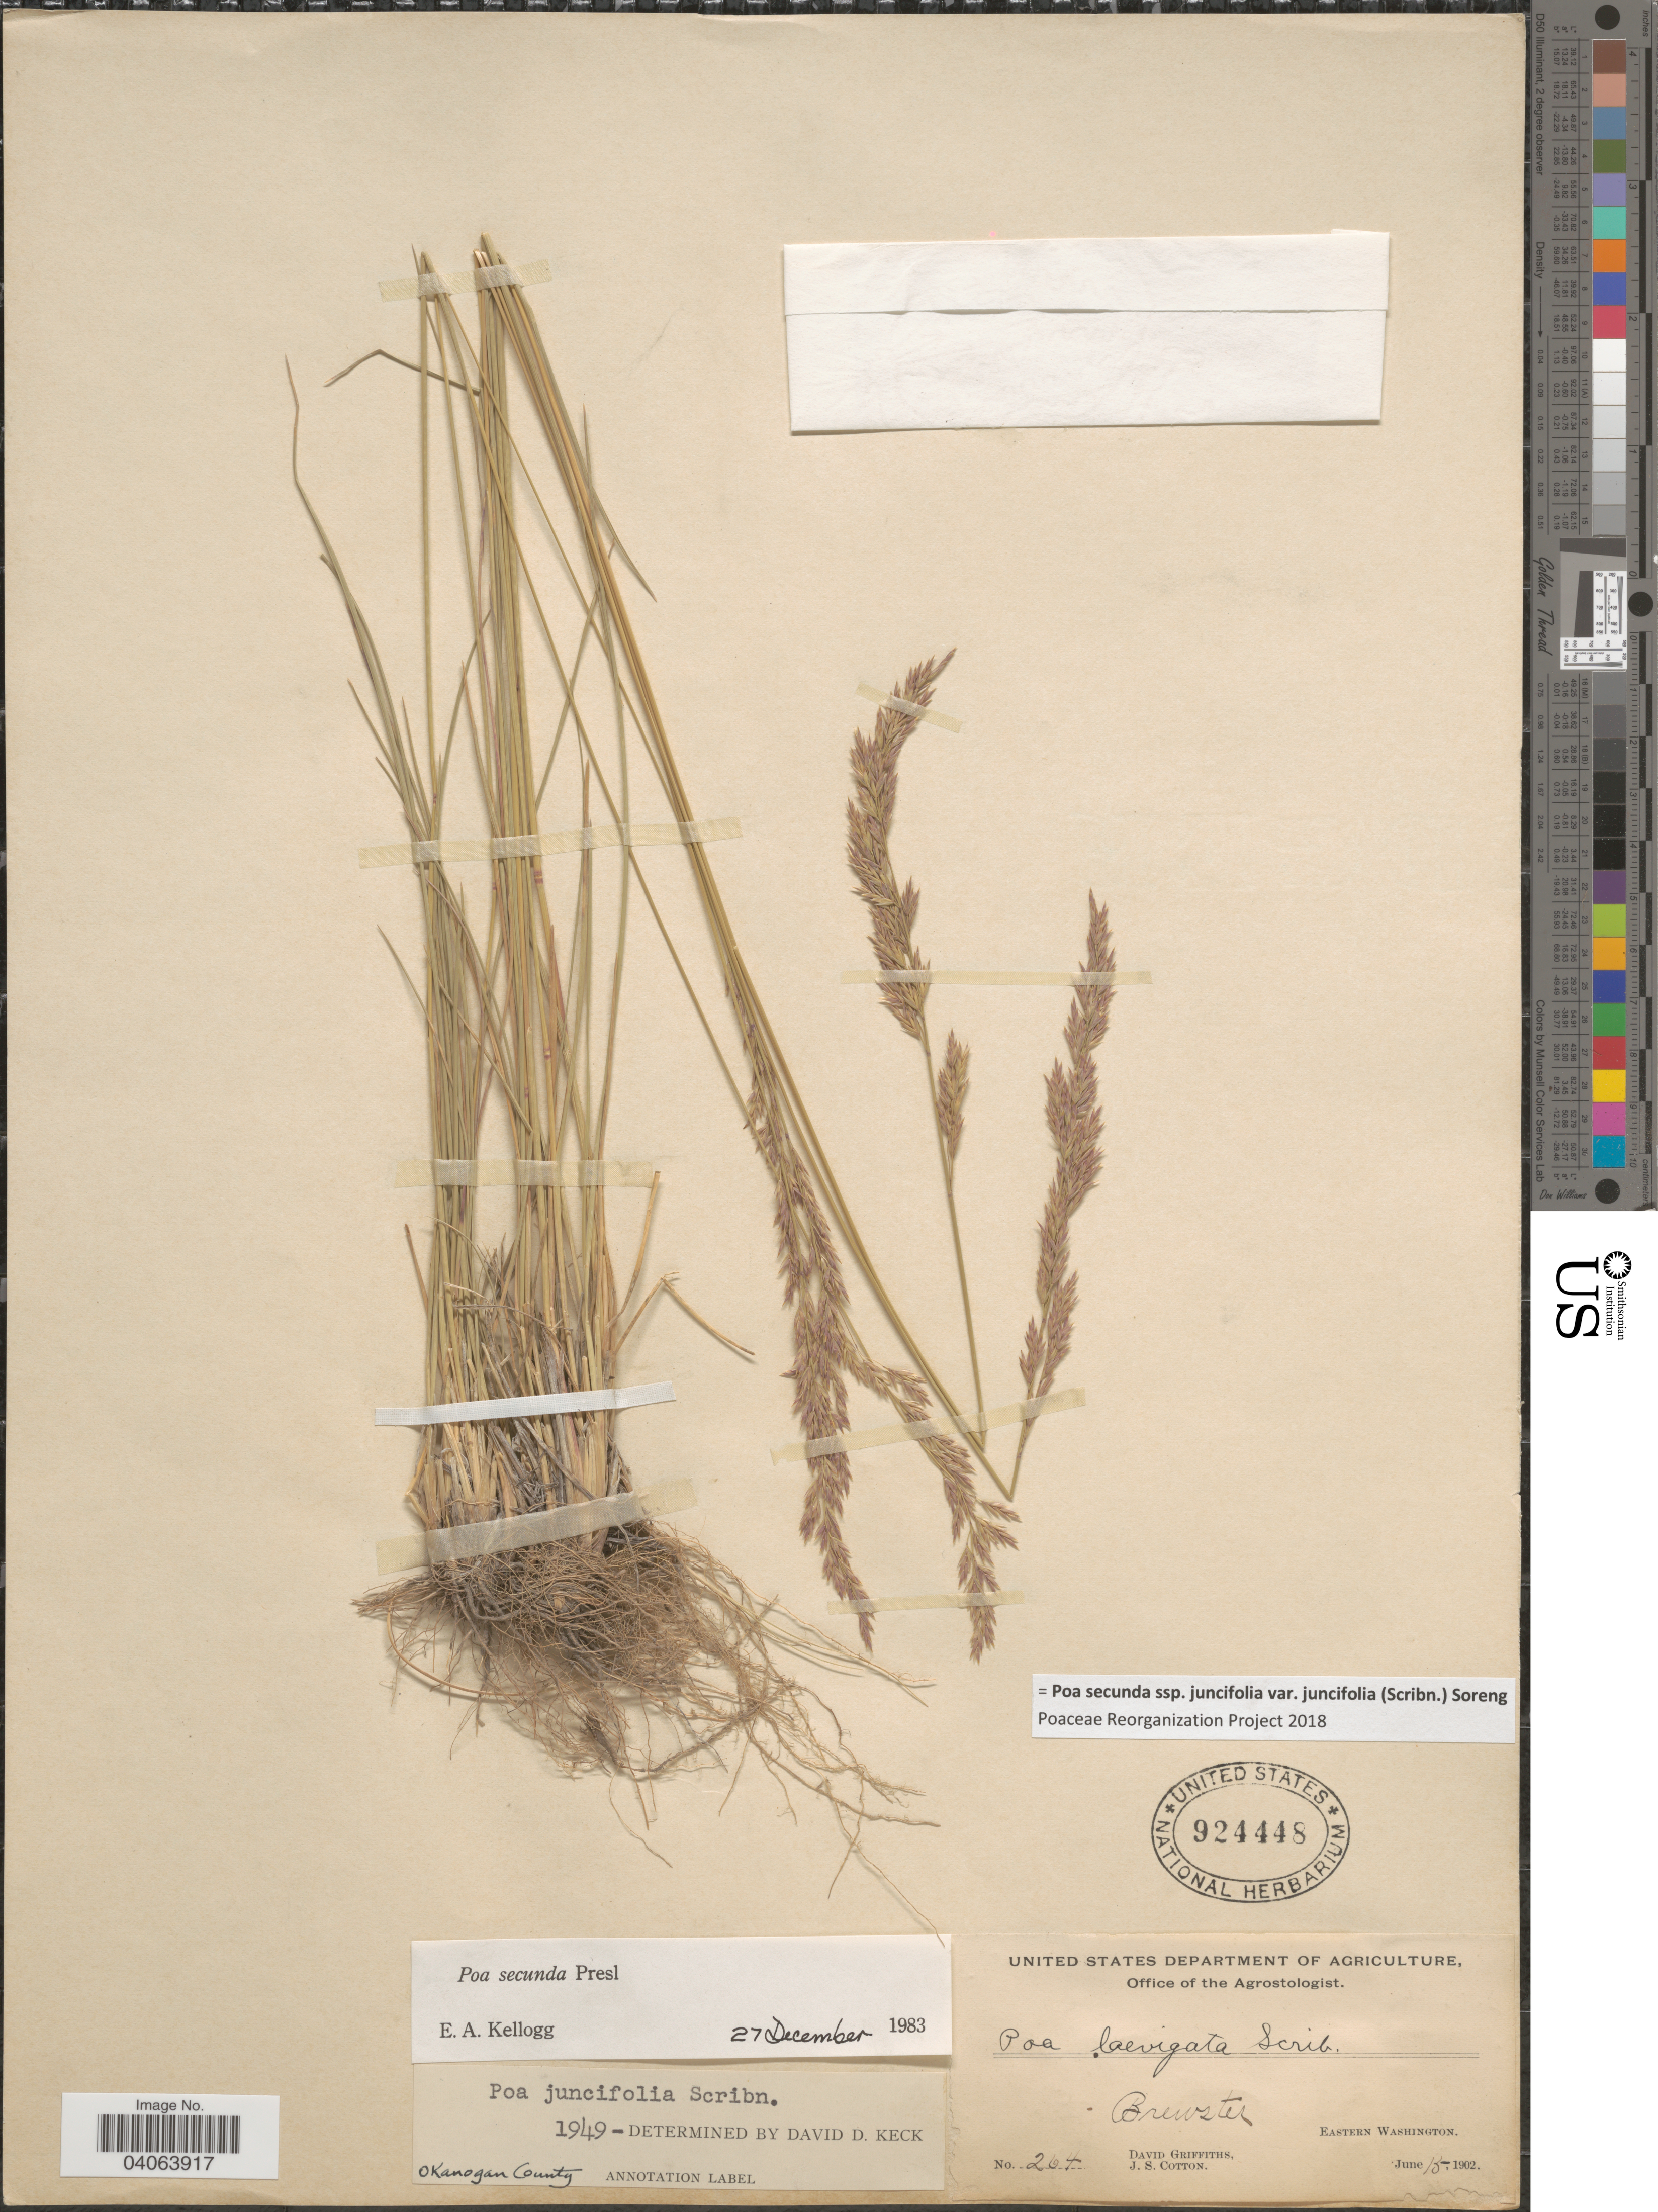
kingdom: Plantae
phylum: Tracheophyta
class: Liliopsida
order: Poales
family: Poaceae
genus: Poa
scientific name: Poa secunda subsp. juncifolia var. juncifolia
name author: (Scribn.) Soreng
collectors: D. Griffiths & J. S. Cotton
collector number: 264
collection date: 1902-06-15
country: United States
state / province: Washington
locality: Brewster. Eastern Washington.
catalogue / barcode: US 924448